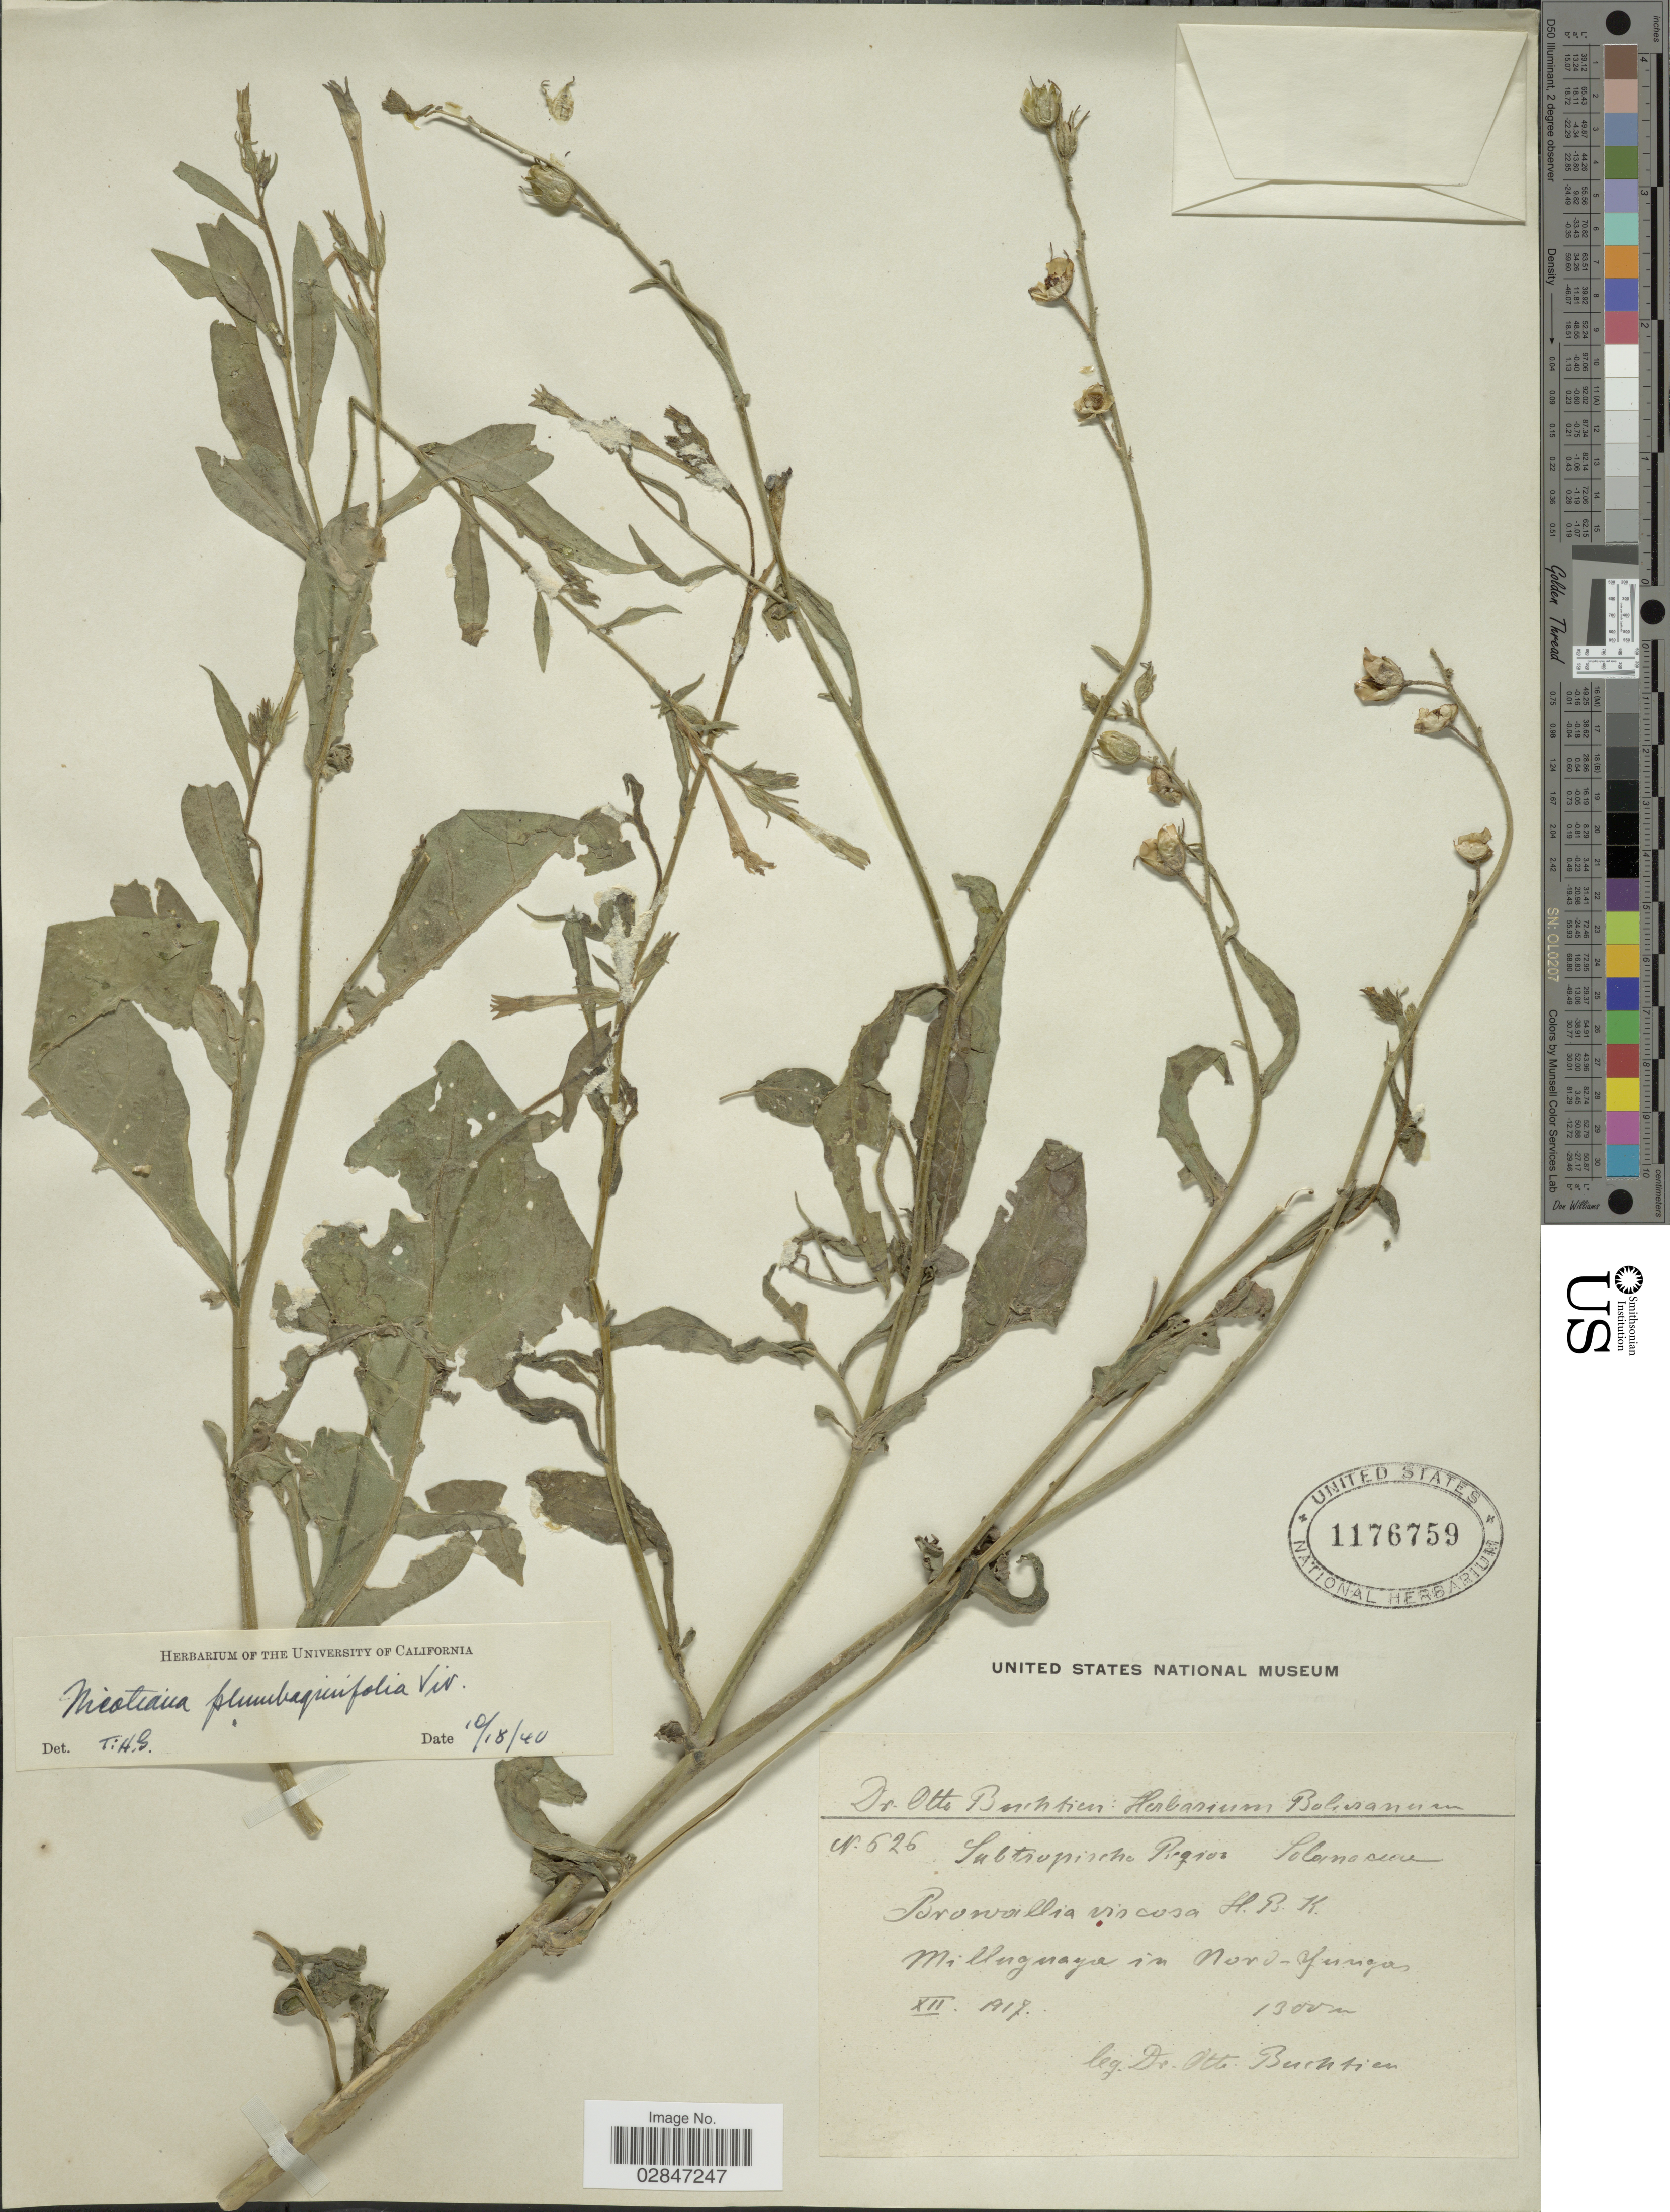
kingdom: Plantae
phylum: Tracheophyta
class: Magnoliopsida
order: Solanales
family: Solanaceae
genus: Nicotiana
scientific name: Nicotiana plumbaginifolia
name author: Viv.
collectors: O. Buchtien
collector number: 526*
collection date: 1917-12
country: Bolivia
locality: Milluguaya in Nord-Yungas.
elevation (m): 1300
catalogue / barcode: US 1176759